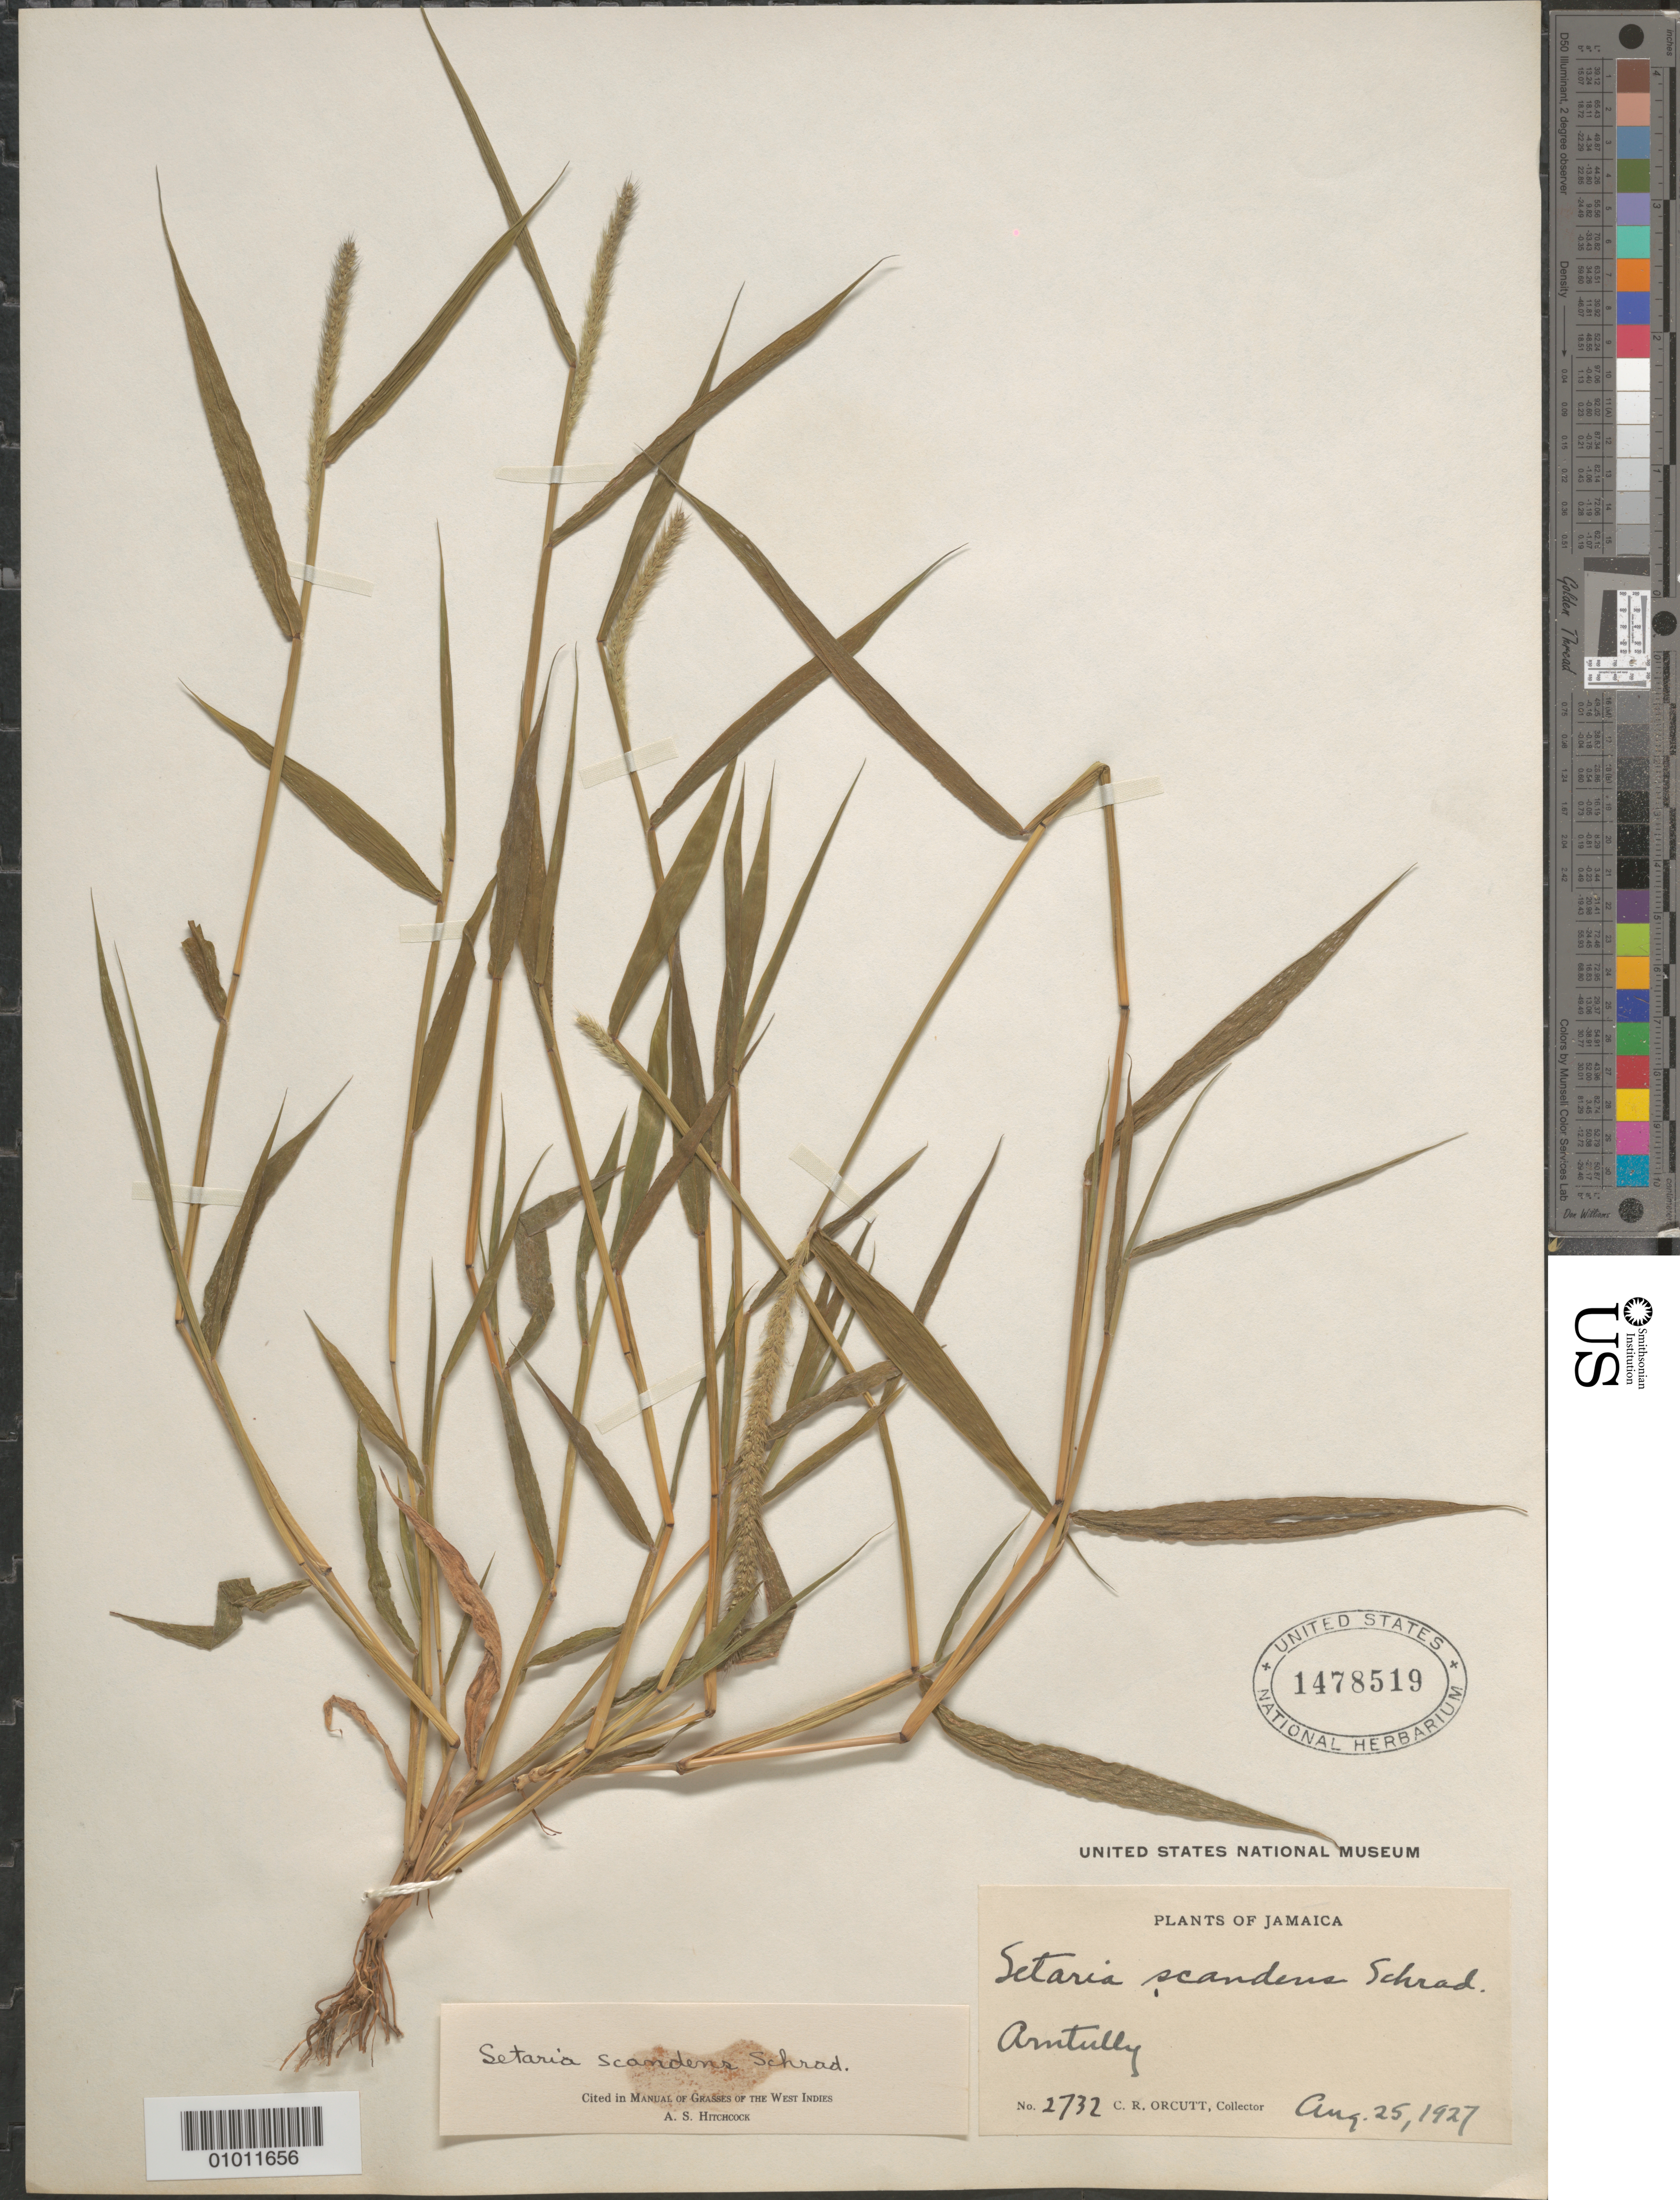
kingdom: Plantae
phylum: Tracheophyta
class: Liliopsida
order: Poales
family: Poaceae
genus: Setaria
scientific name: Setaria scandens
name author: Schrad.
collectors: C. R. Orcutt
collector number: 2732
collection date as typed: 25 Aug 1927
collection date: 1927-08-25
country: Jamaica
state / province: Saint Thomas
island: Jamaica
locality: Arntully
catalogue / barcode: US 1478519